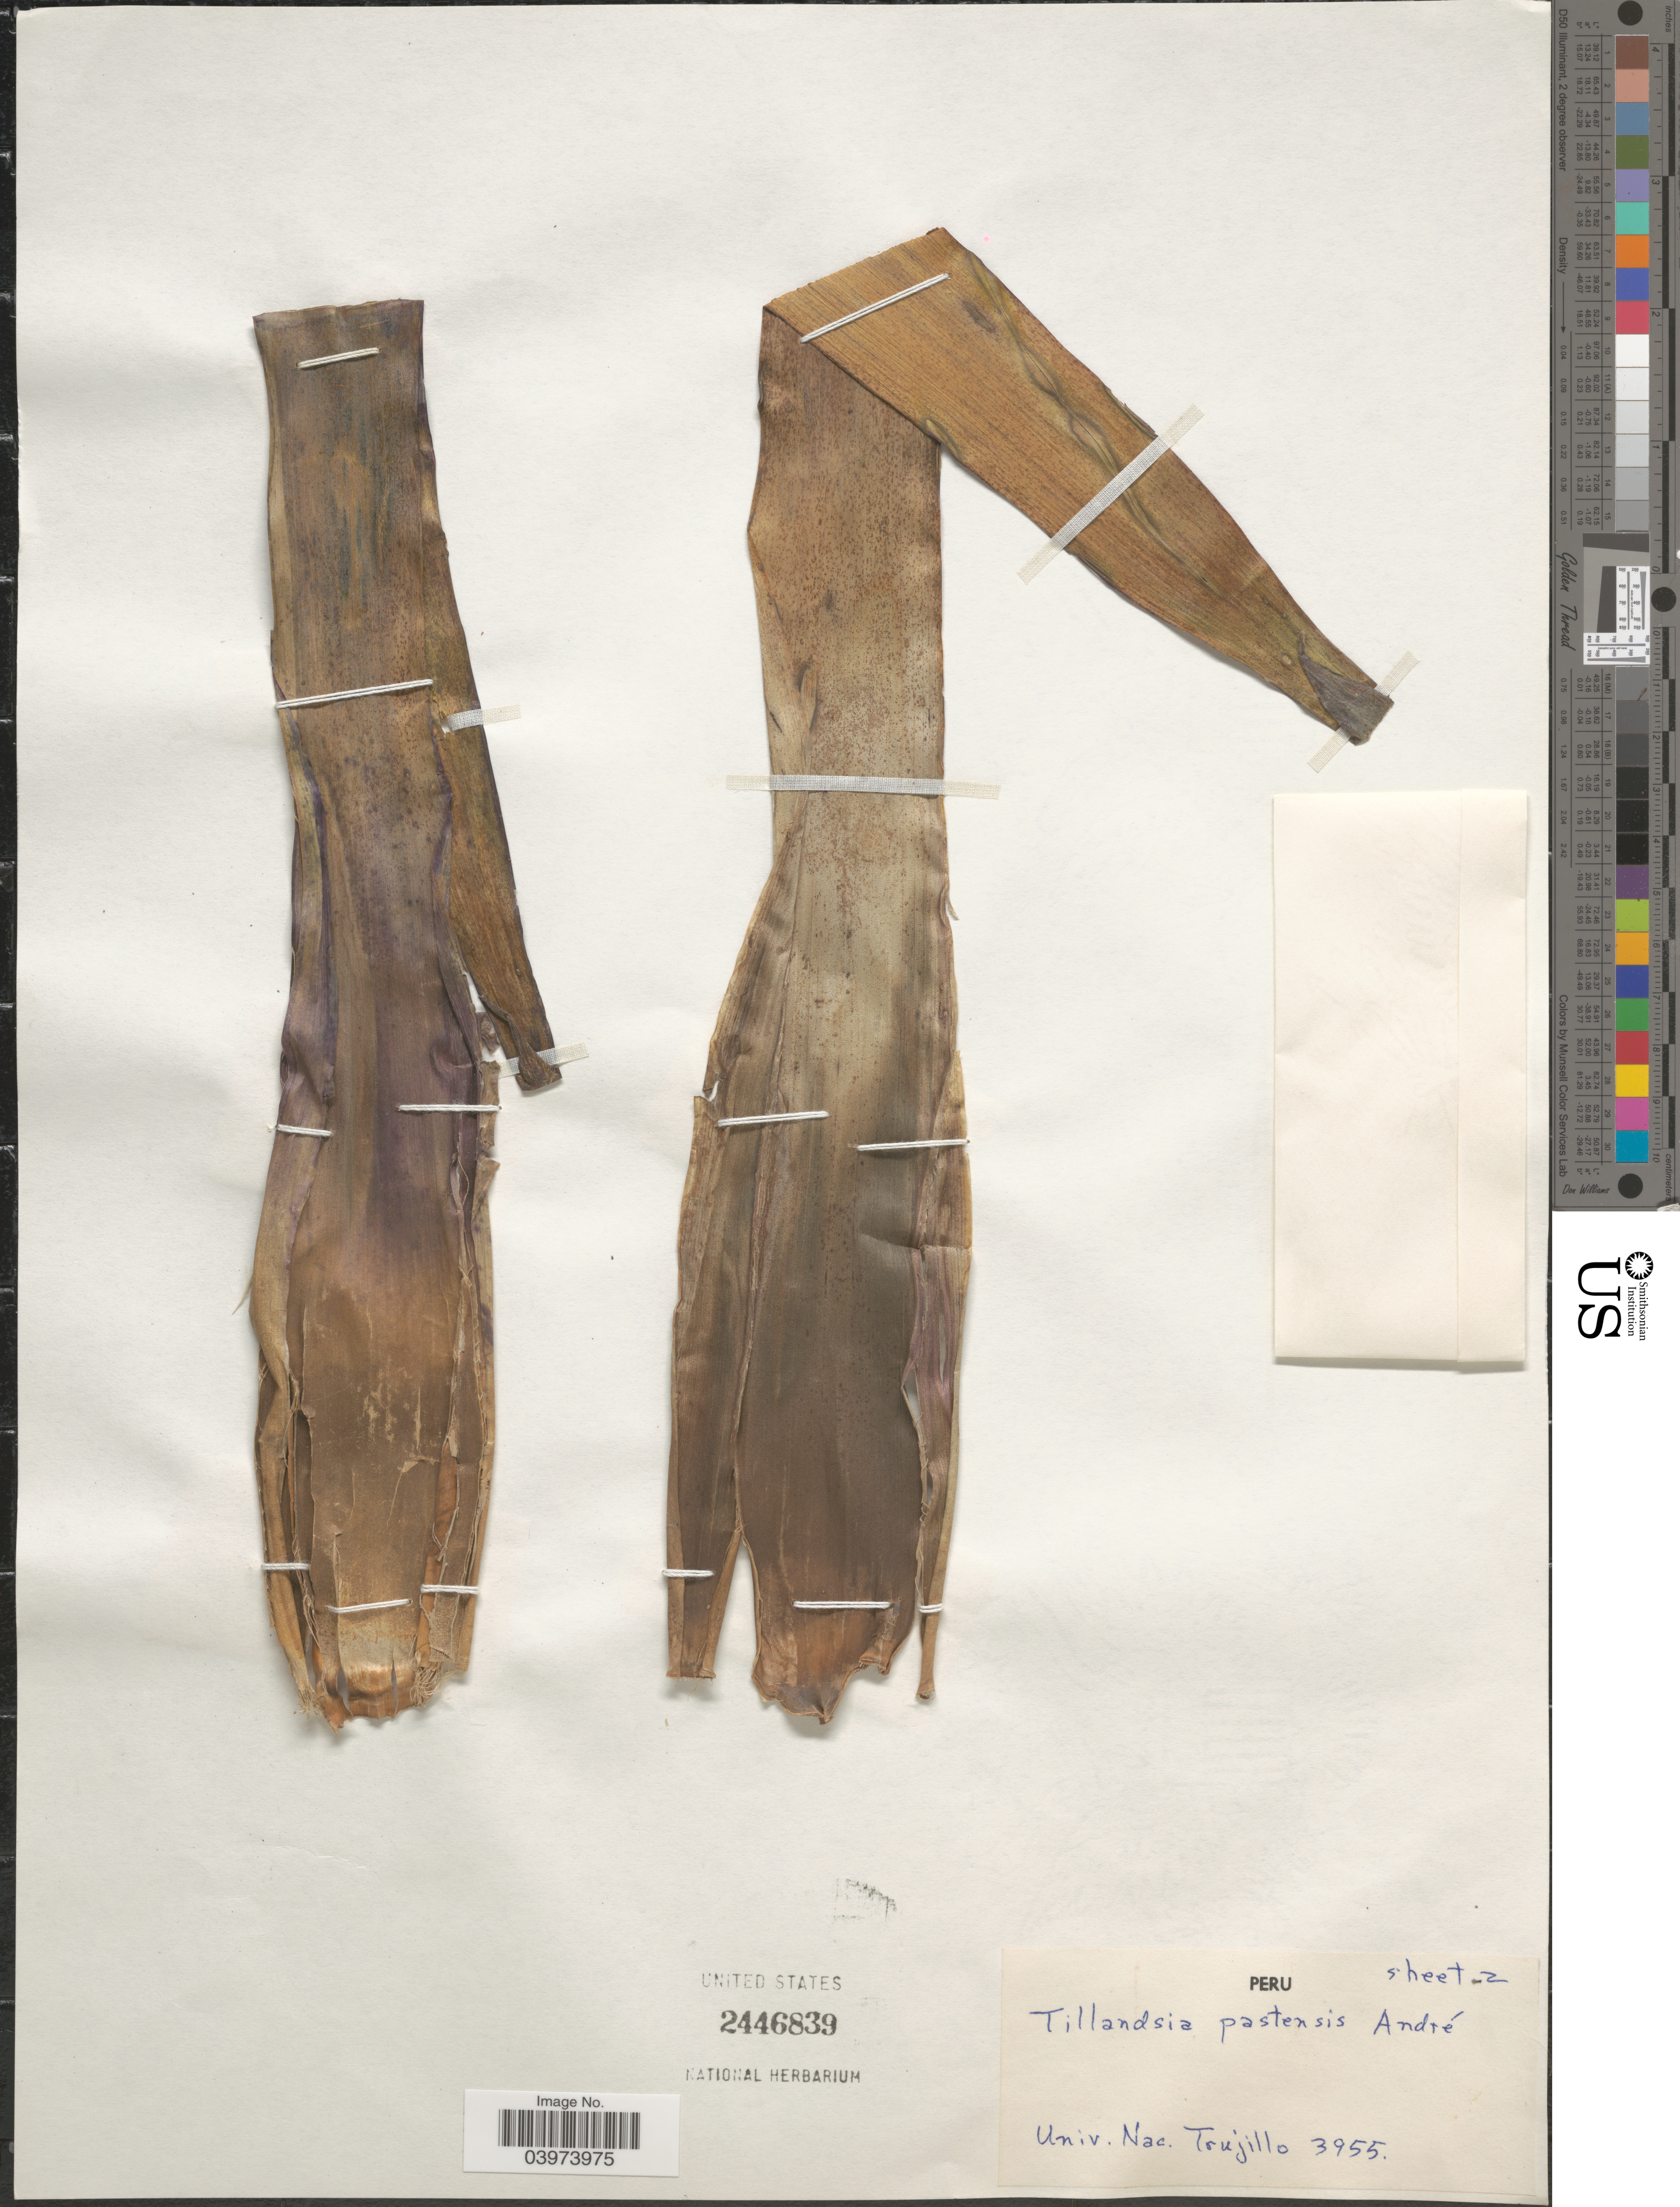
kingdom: Plantae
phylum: Tracheophyta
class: Liliopsida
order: Poales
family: Bromeliaceae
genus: Tillandsia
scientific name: Tillandsia pastensis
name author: André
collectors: Univ. Nac. Trujillo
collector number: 3955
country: Peru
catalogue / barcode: US 2446839